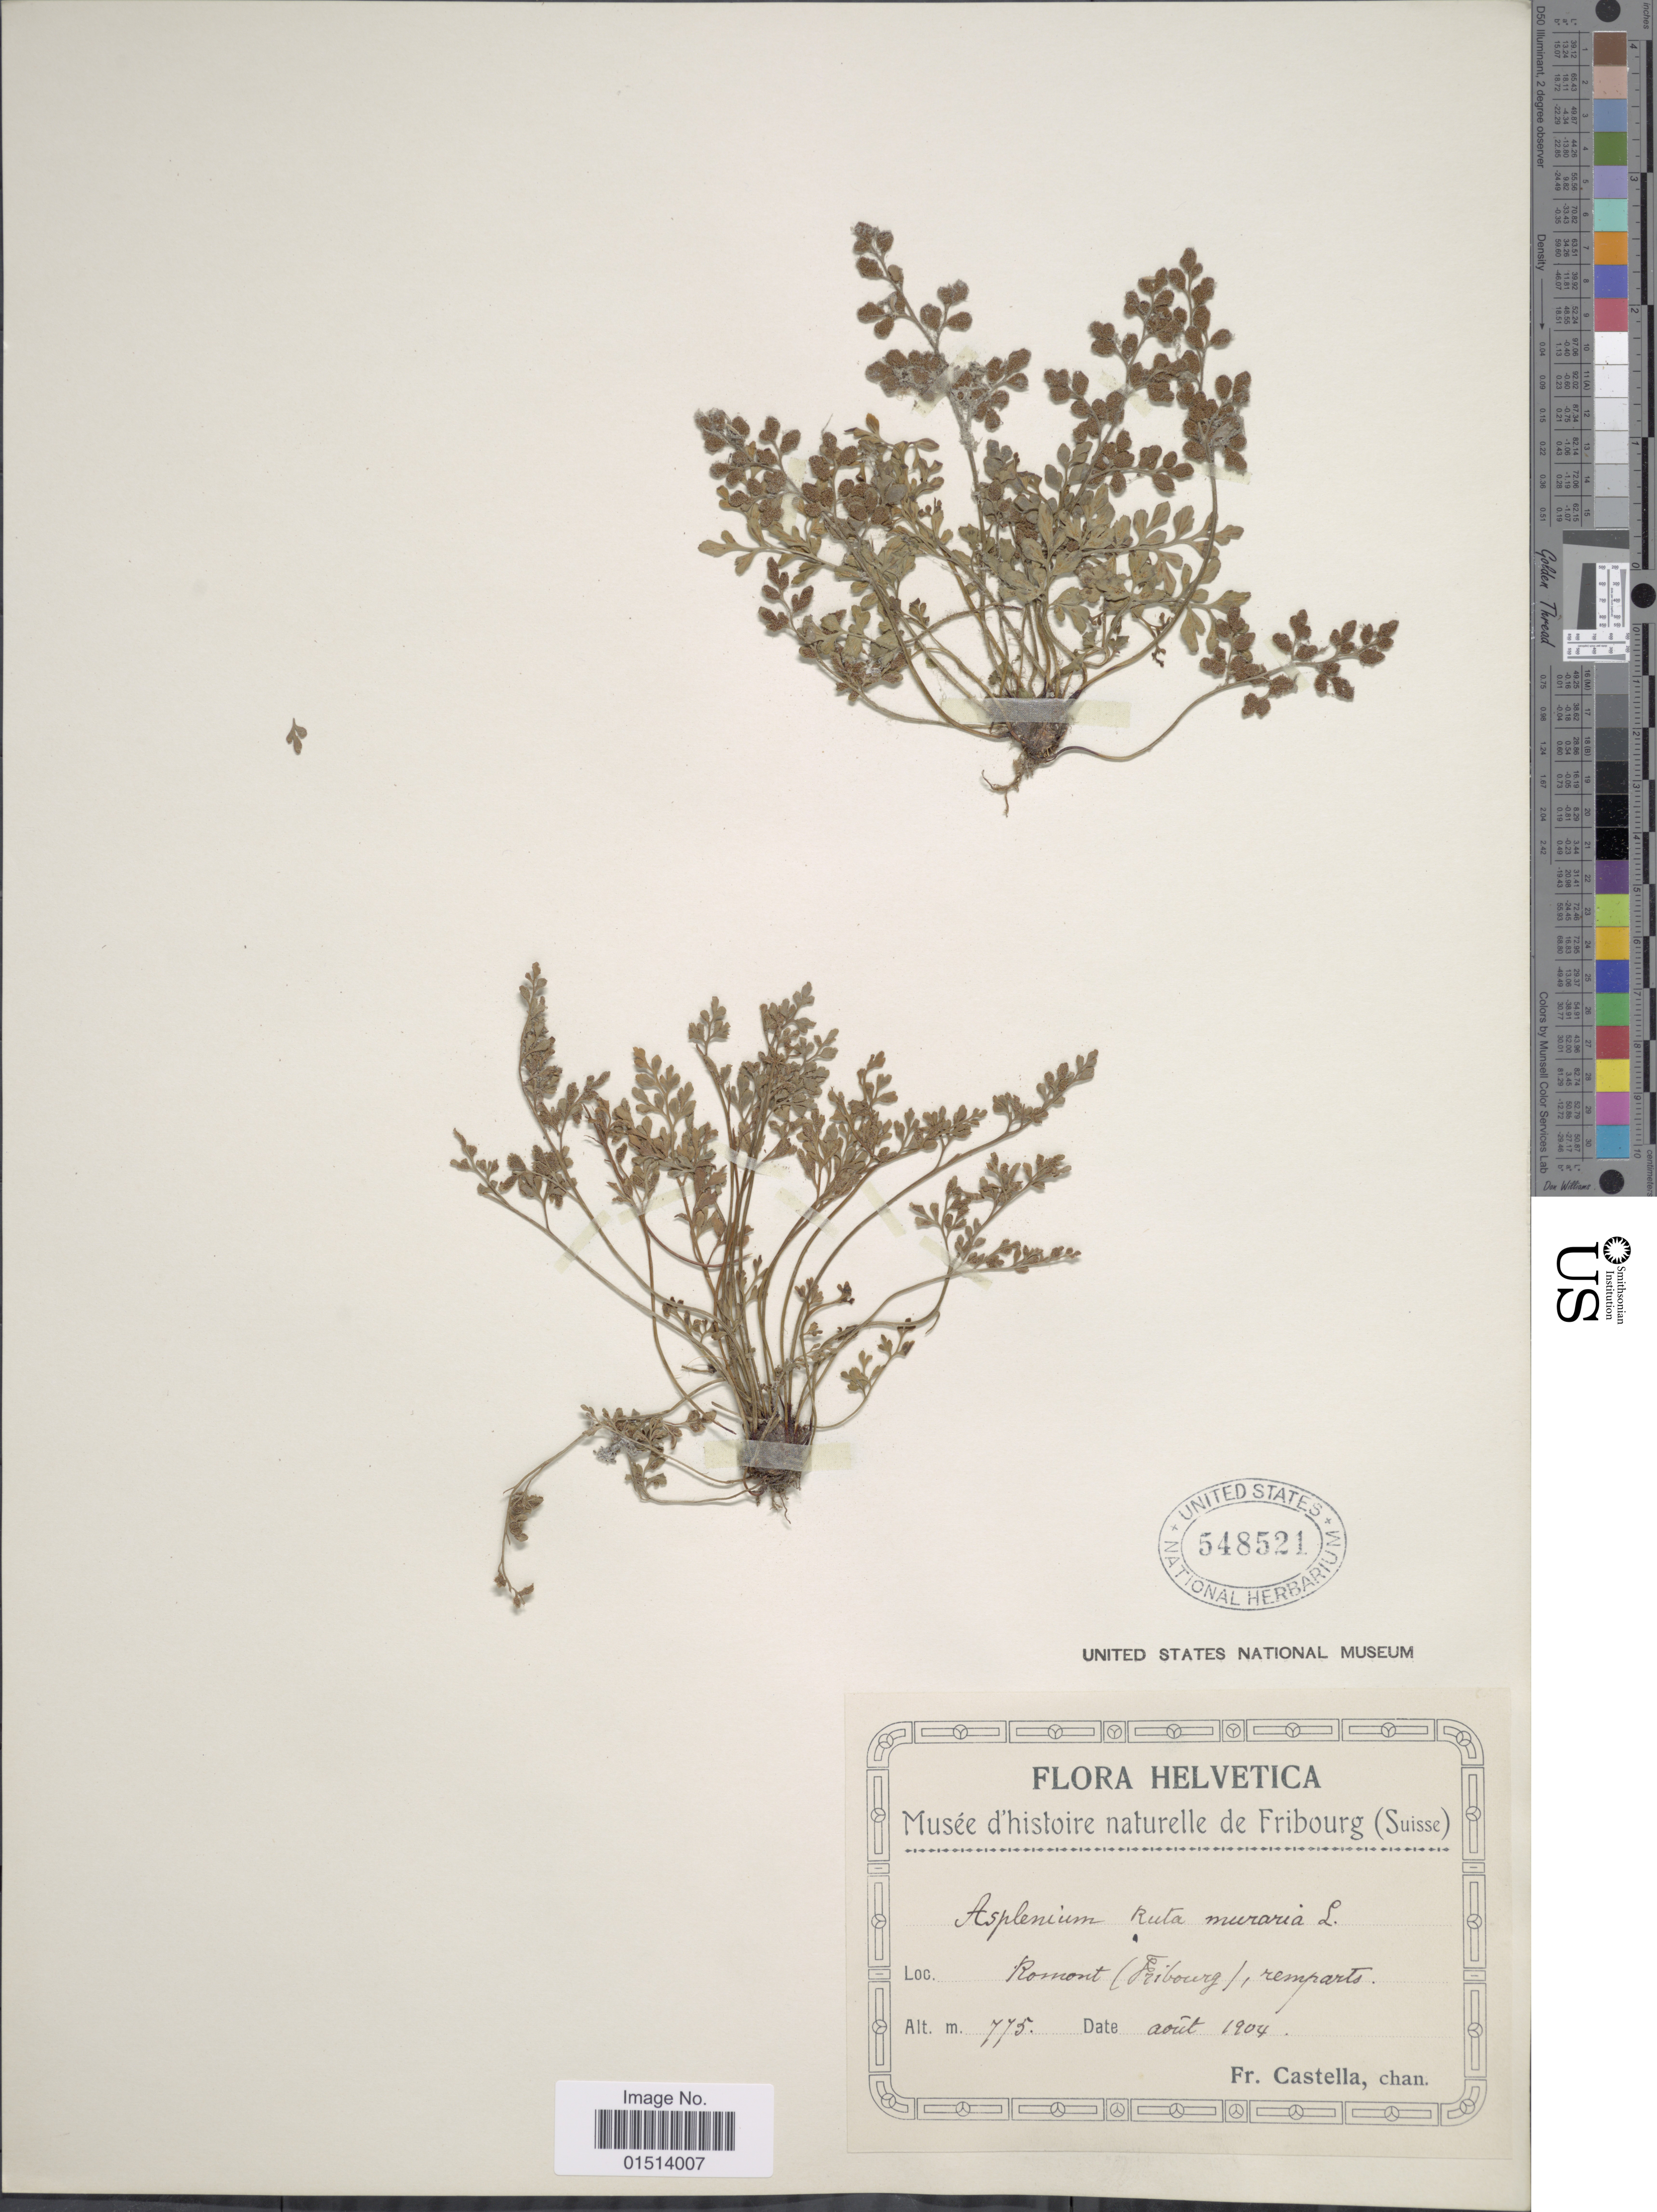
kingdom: Plantae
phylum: Tracheophyta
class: Polypodiopsida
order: Polypodiales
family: Aspleniaceae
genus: Asplenium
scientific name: Asplenium ruta-muraria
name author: L.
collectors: Fr. Castella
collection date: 1904-08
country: Switzerland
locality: Fribourg (Suisse), Romont remparts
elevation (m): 775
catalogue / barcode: US 548521